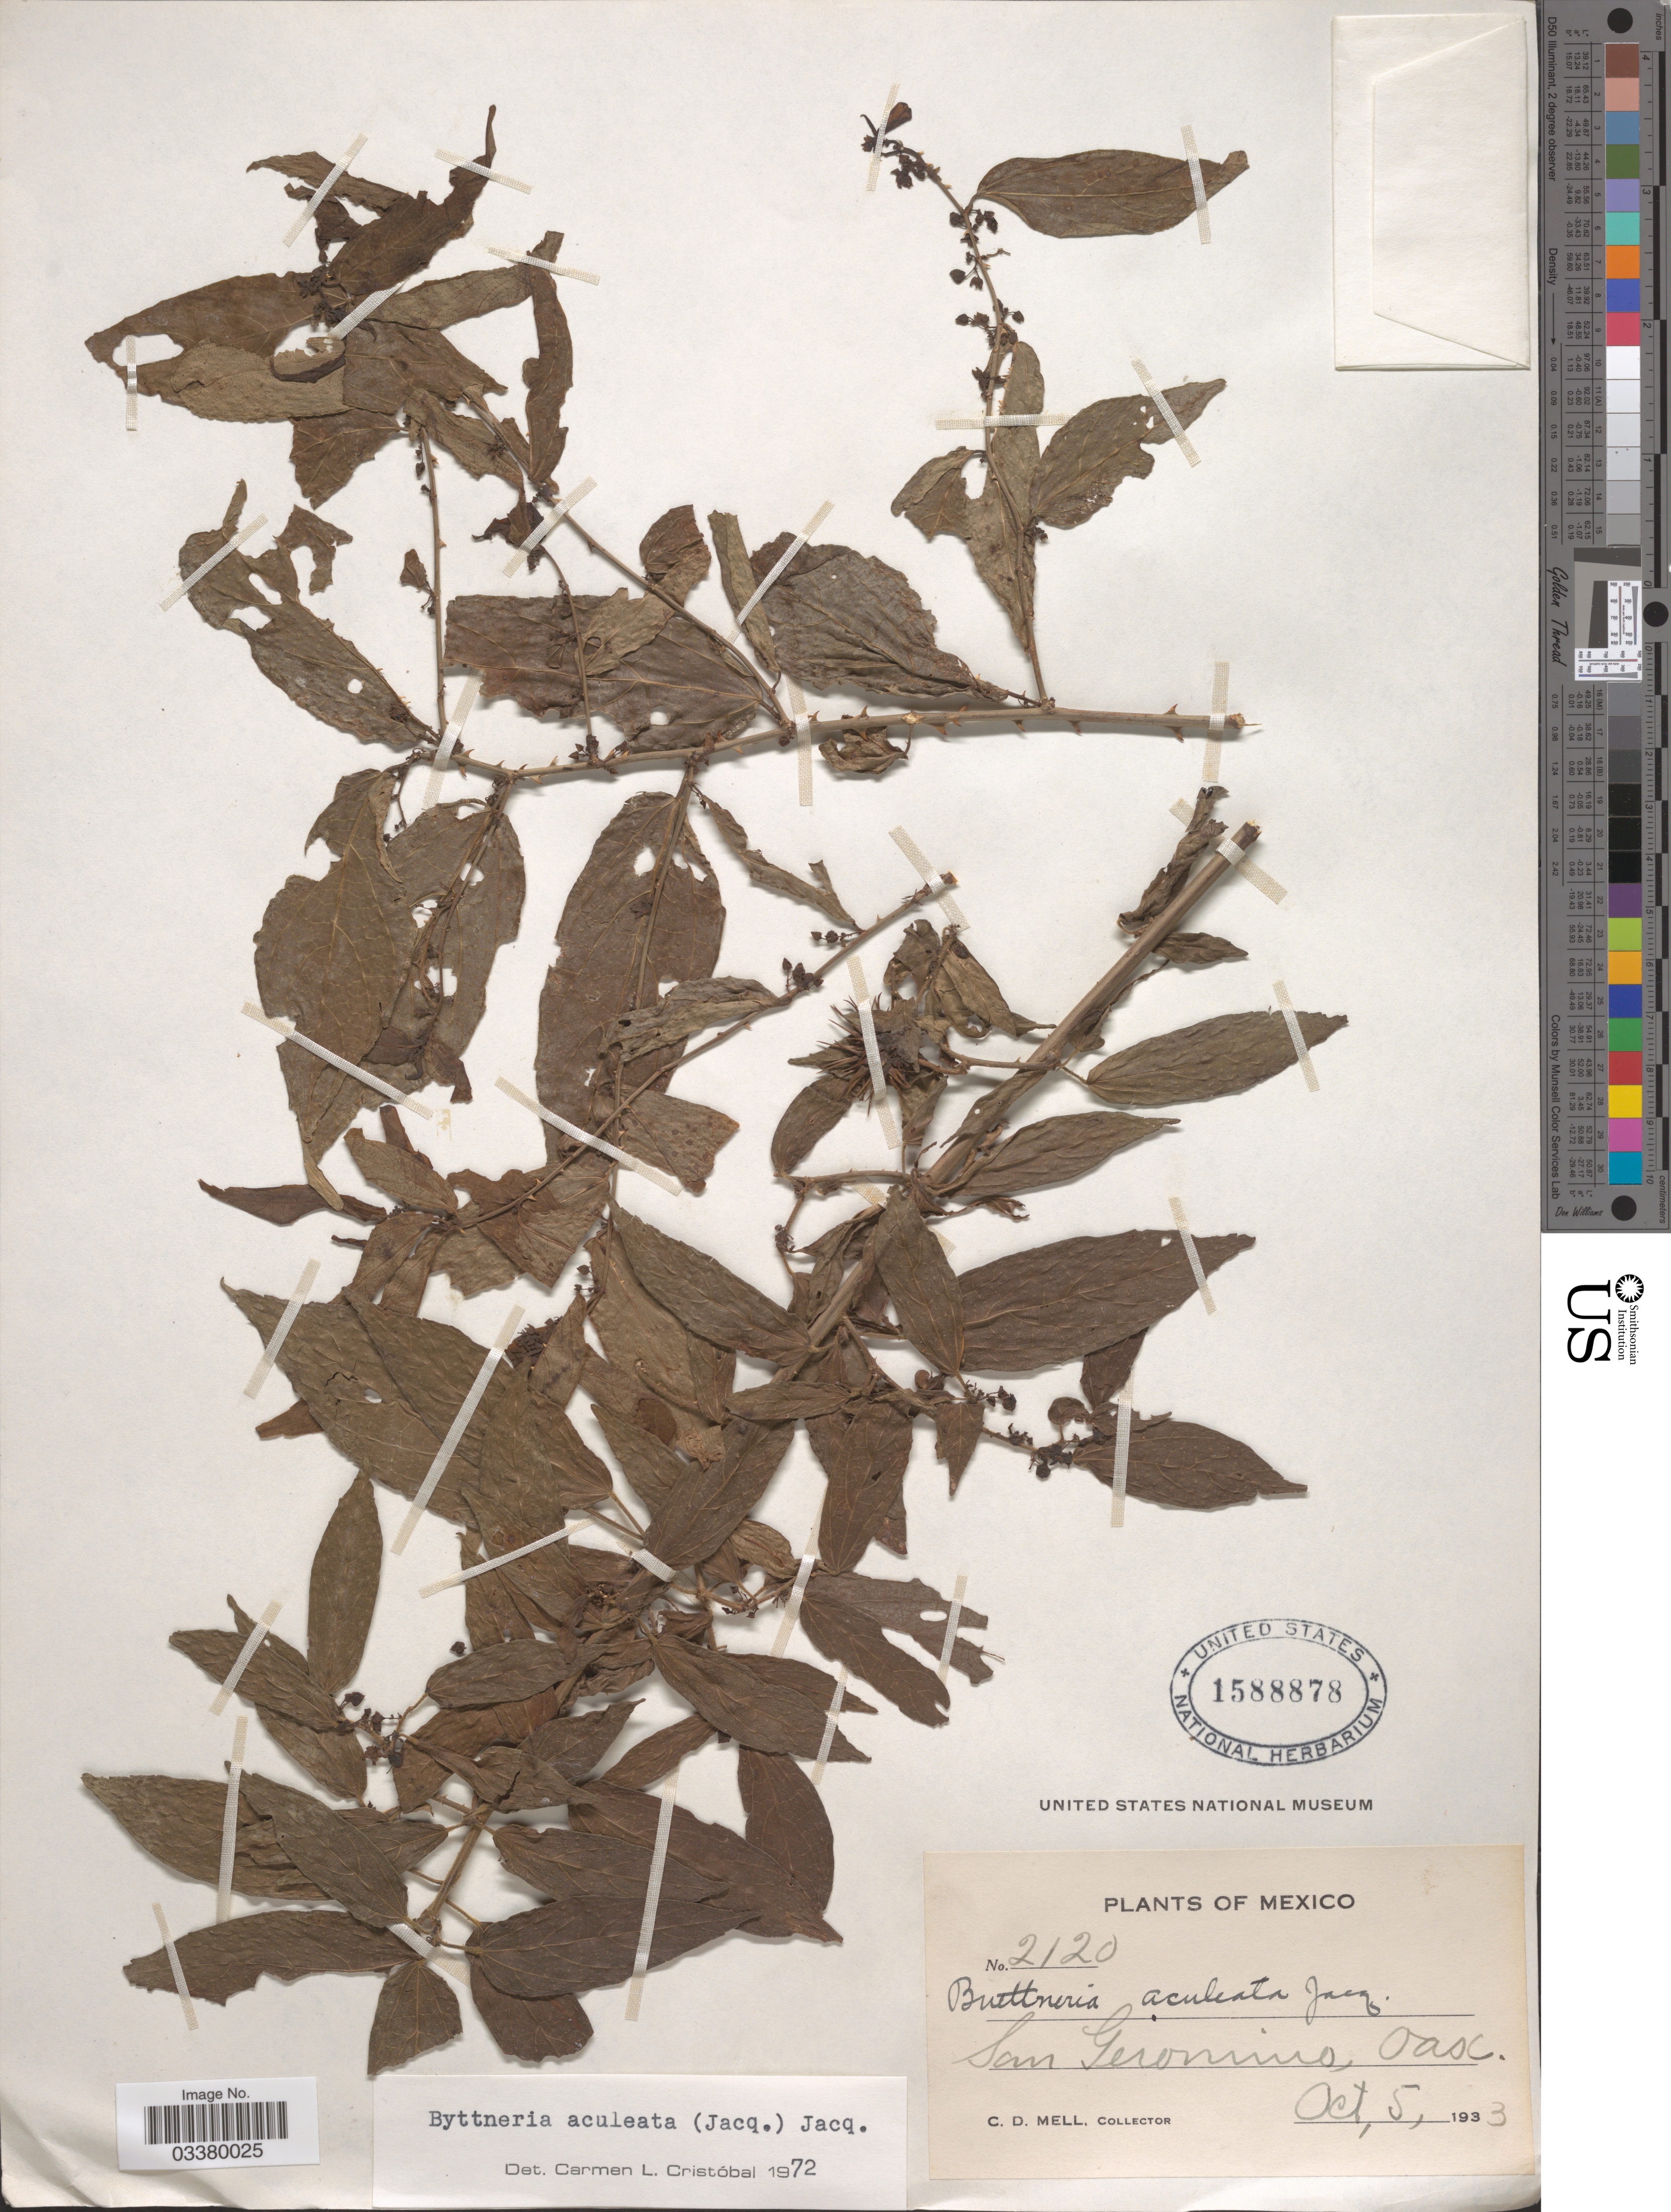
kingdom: Plantae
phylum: Tracheophyta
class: Magnoliopsida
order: Malvales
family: Malvaceae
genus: Byttneria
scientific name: Byttneria aculeata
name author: (Jacq.) Jacq.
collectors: C. D. Mell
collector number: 2120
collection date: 1933-10-05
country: Mexico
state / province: Oaxaca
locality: San Geronimo.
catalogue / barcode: US 1588878